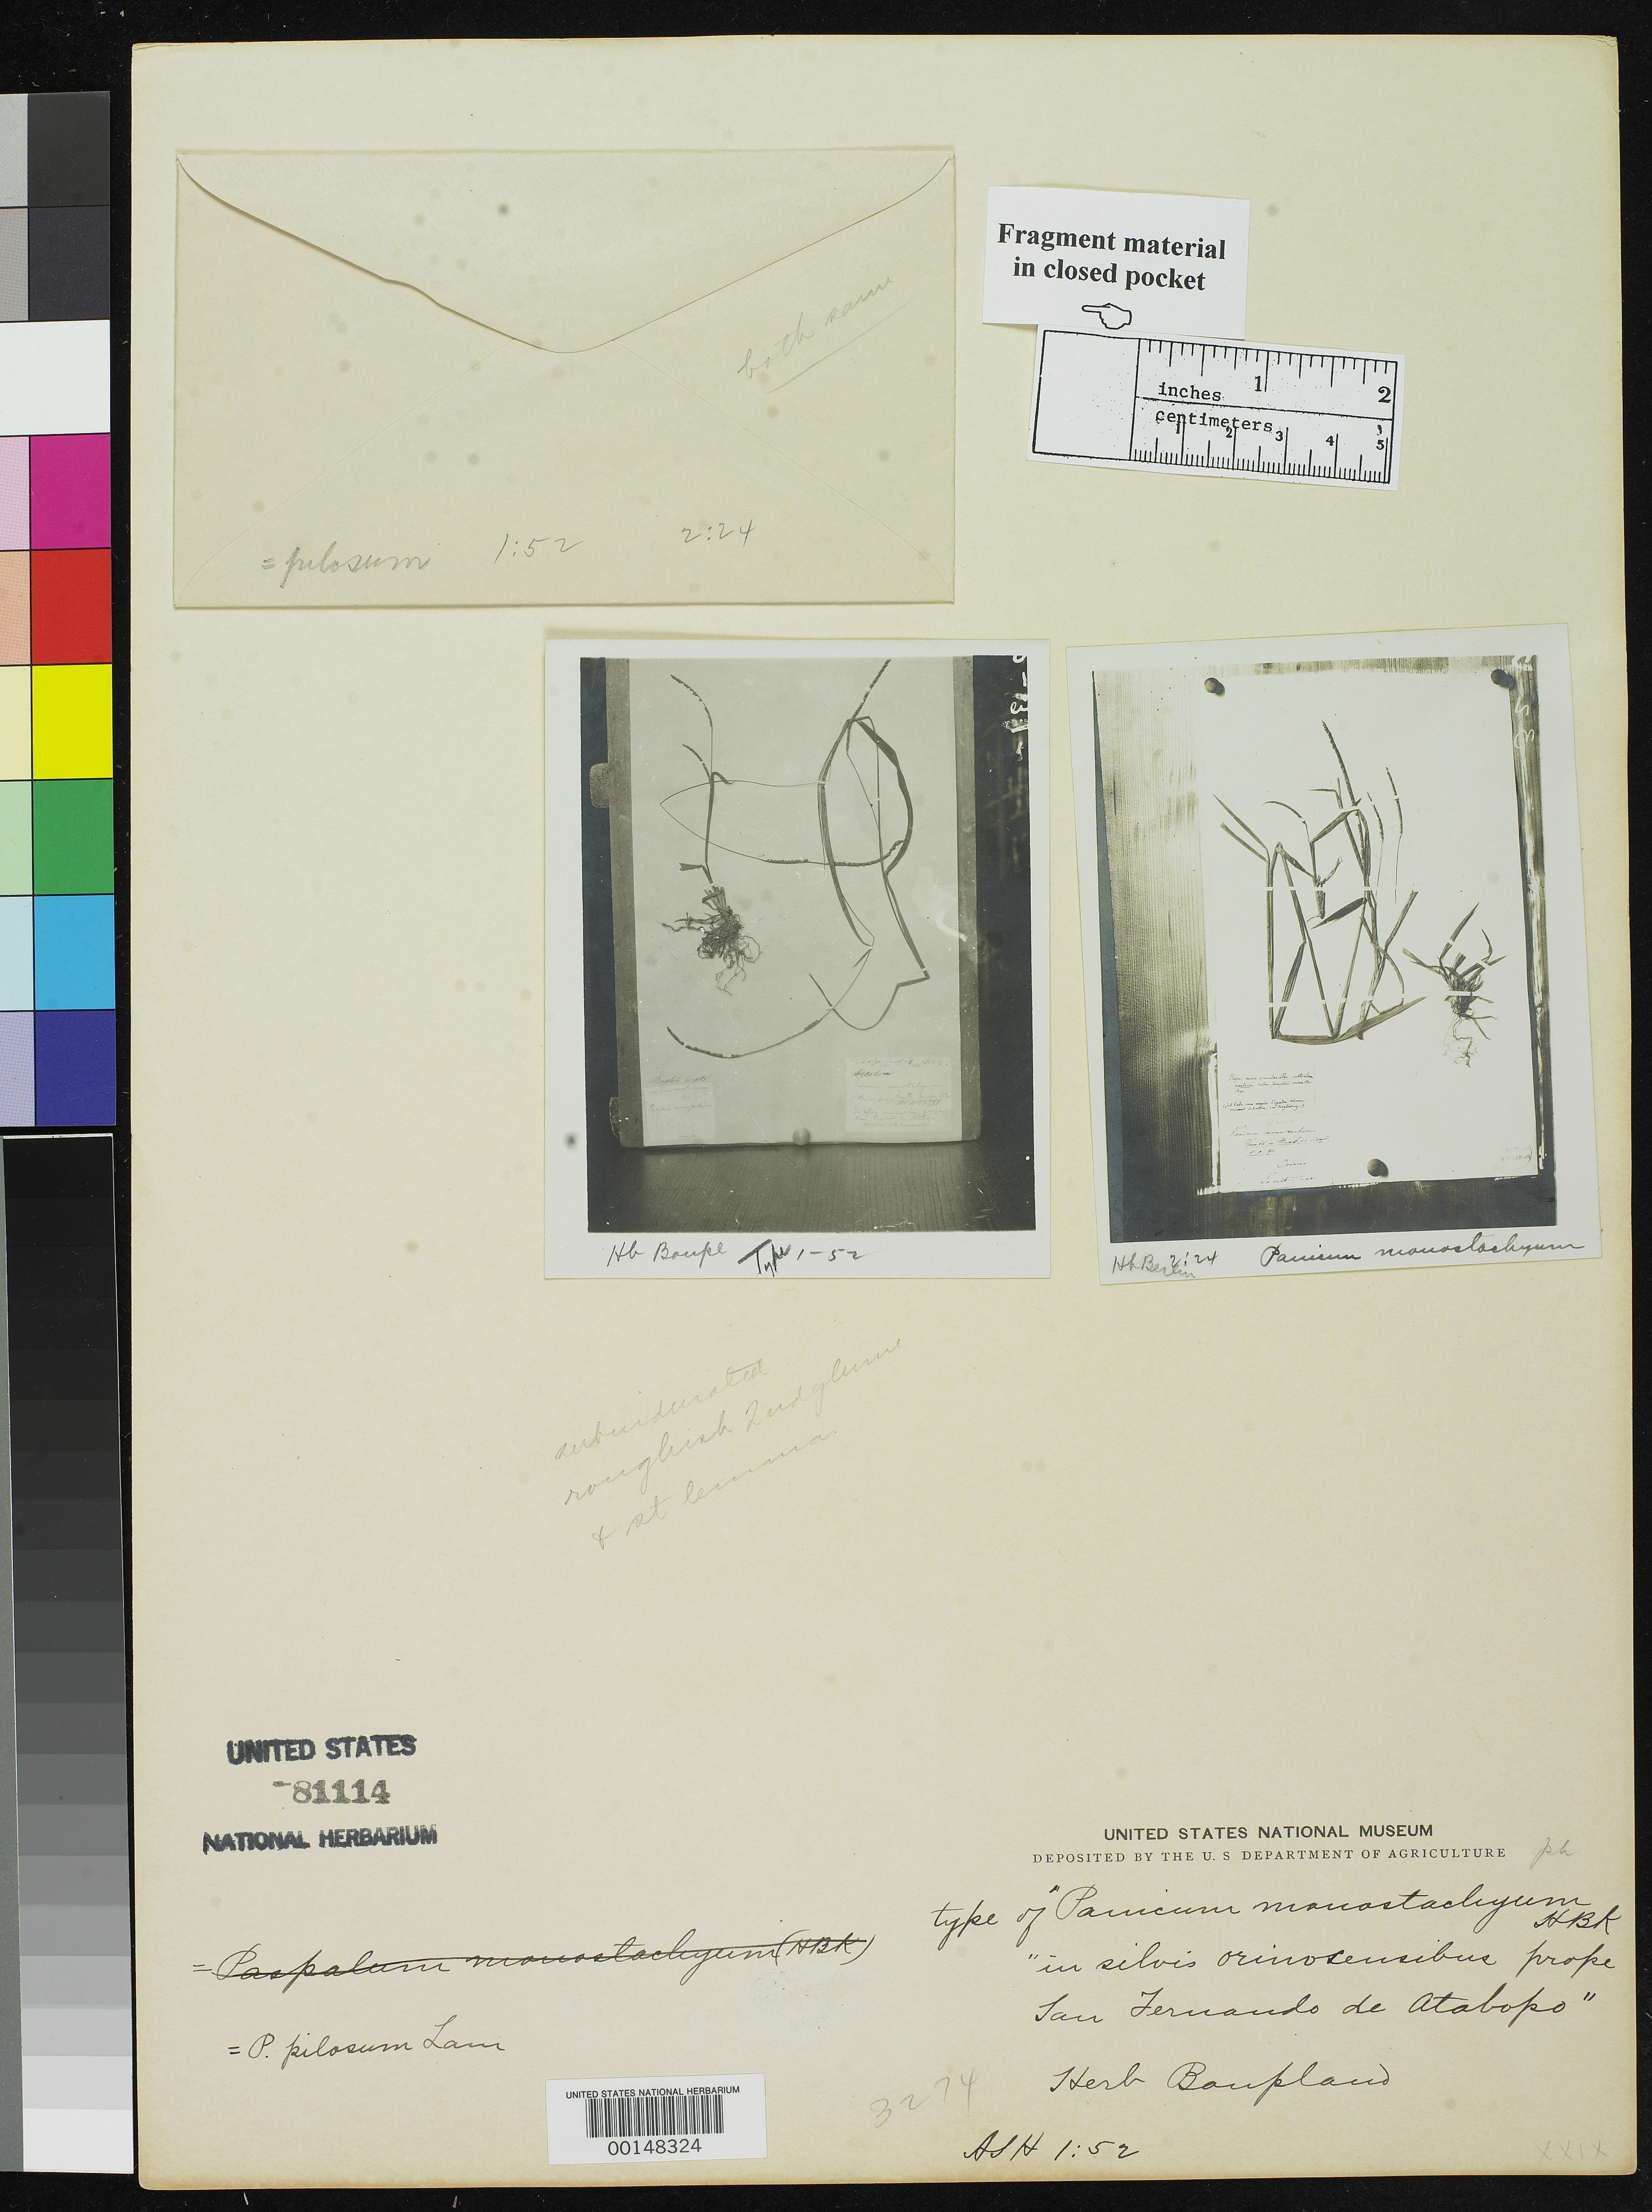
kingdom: Plantae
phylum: Tracheophyta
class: Liliopsida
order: Poales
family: Poaceae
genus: Panicum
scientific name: Panicum monostachyum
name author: Kunth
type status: Type Fragment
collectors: F. W. Humboldt & A. J. A. Bonpland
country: Venezuela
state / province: Amazonas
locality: Orinoco near San Fernando de Atabapo.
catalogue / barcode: US 81114